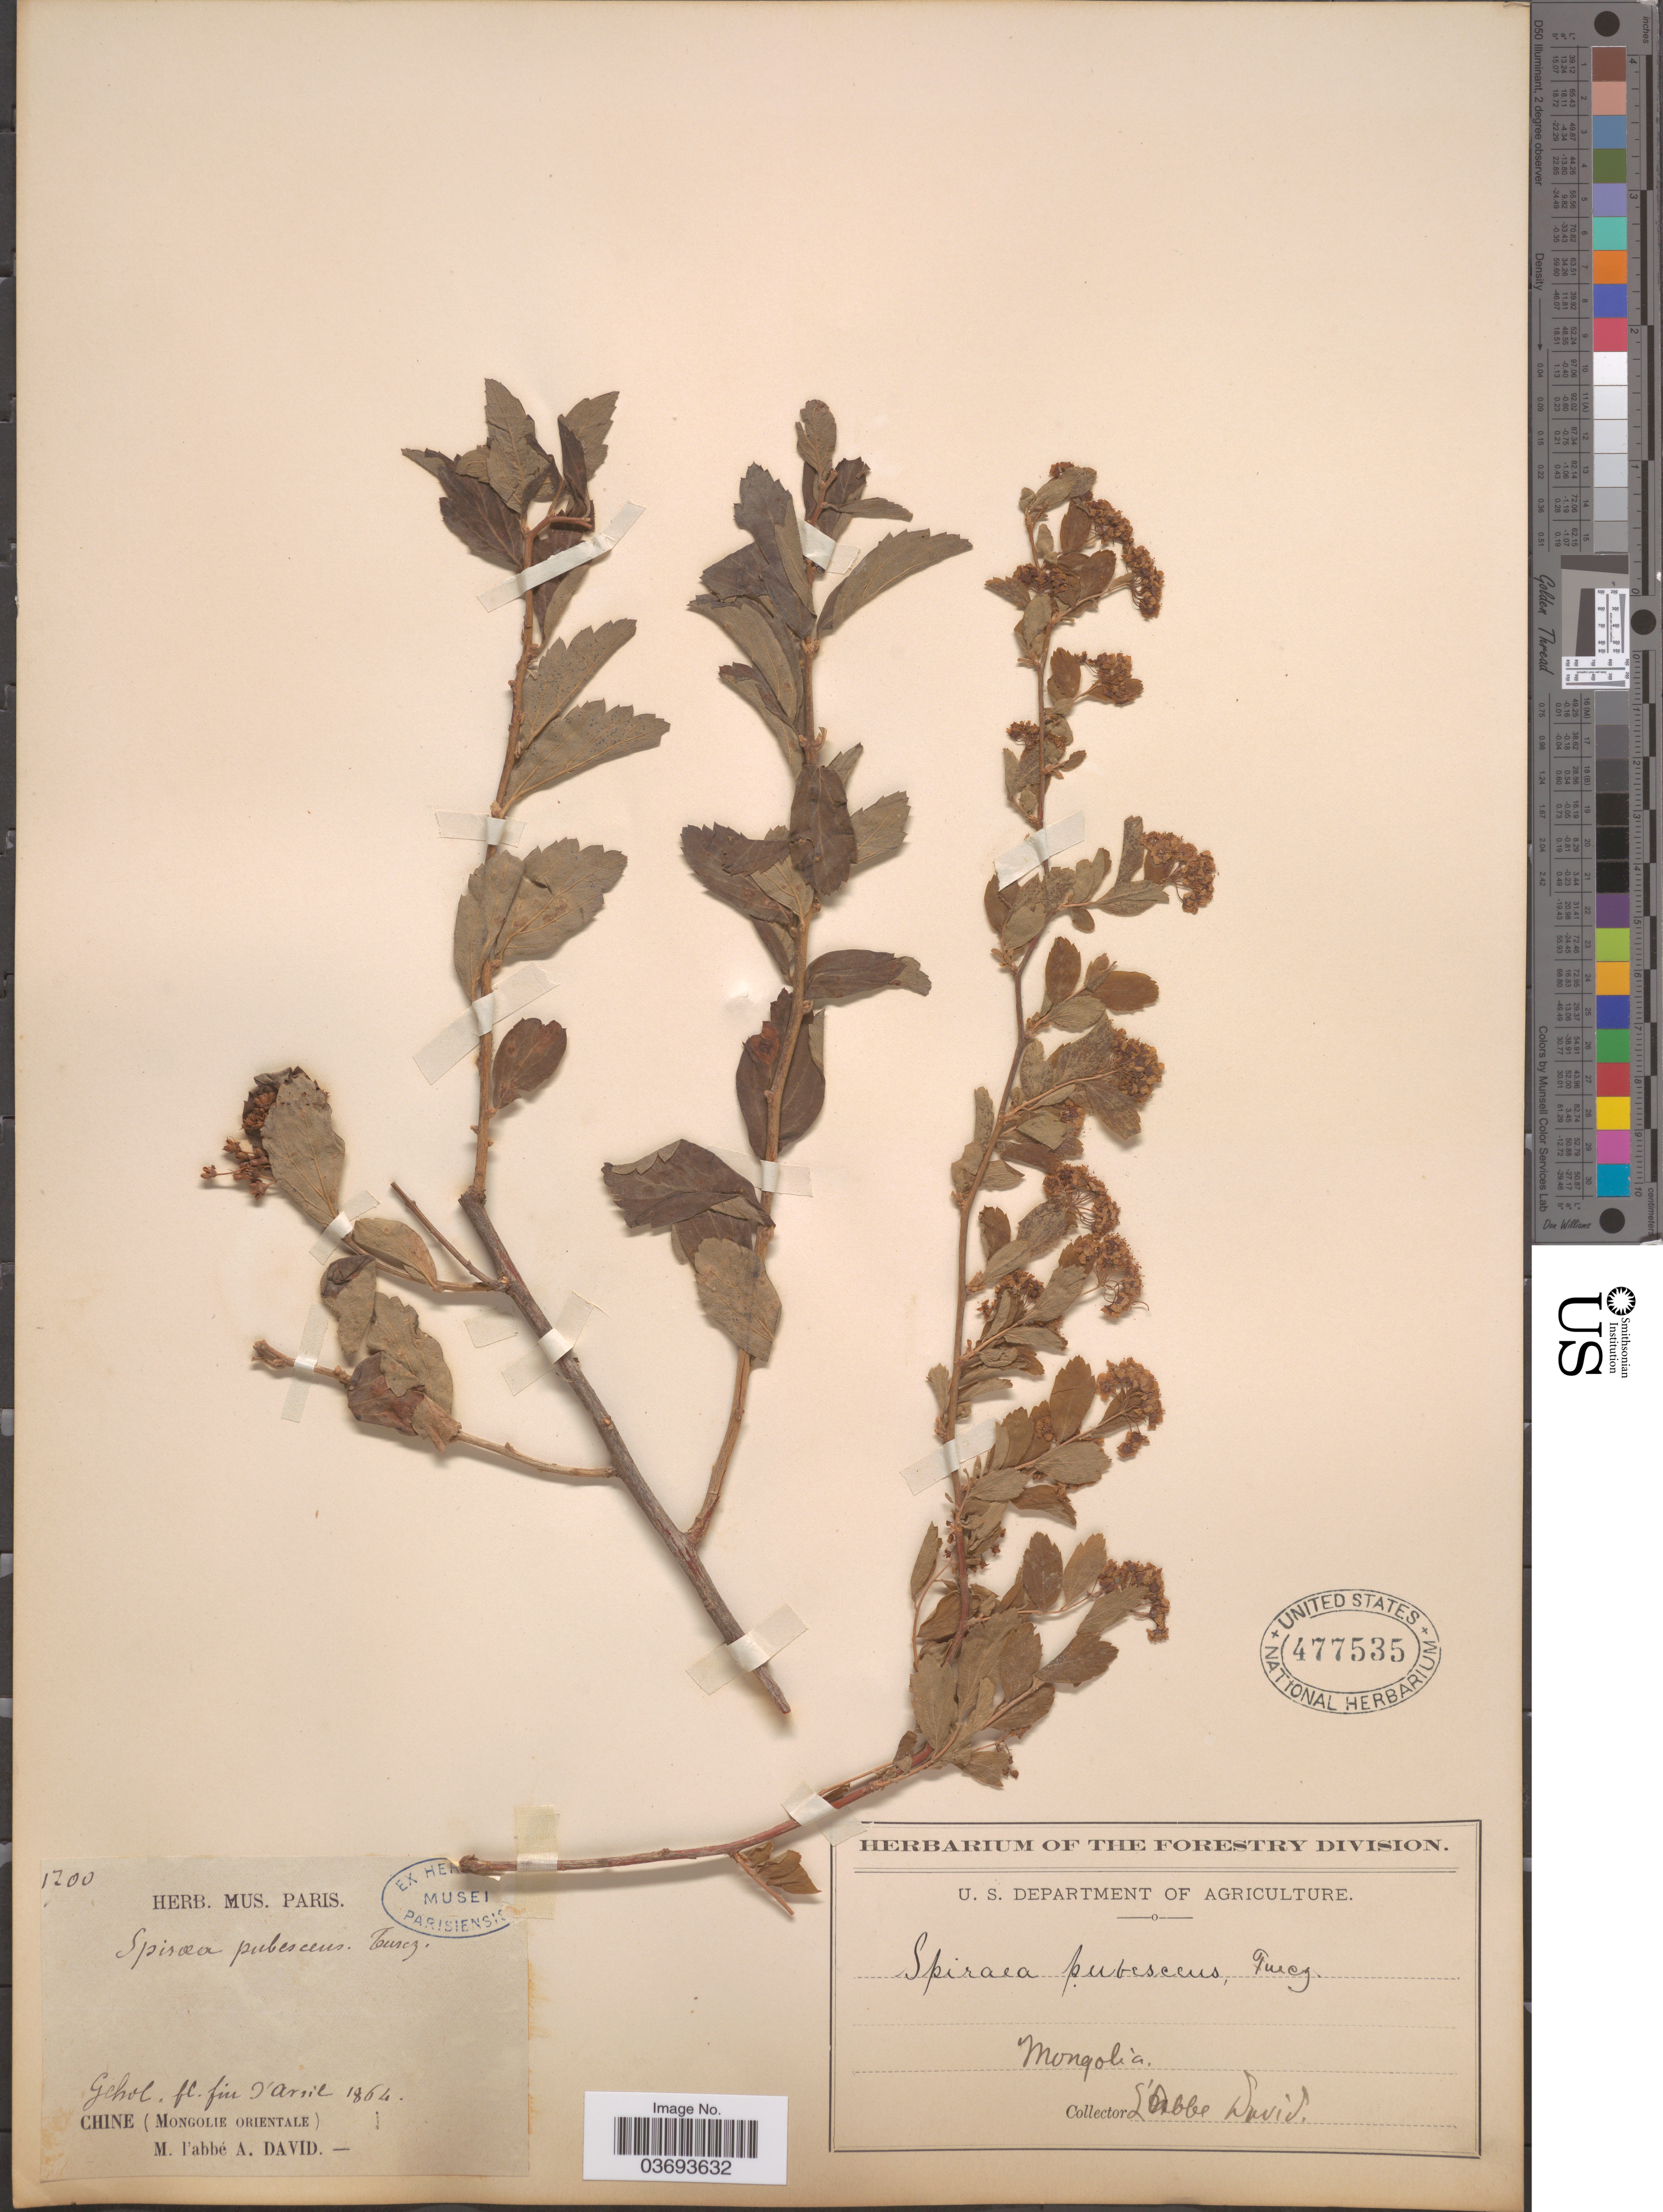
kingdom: Plantae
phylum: Tracheophyta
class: Magnoliopsida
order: Rosales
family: Rosaceae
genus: Spiraea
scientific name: Spiraea pubescens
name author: Turcz.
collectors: A. J. P. David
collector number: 1200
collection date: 1864-04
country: China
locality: Gehul. Chine (Mongolie Orientale). Mongolia.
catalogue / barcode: US 477535